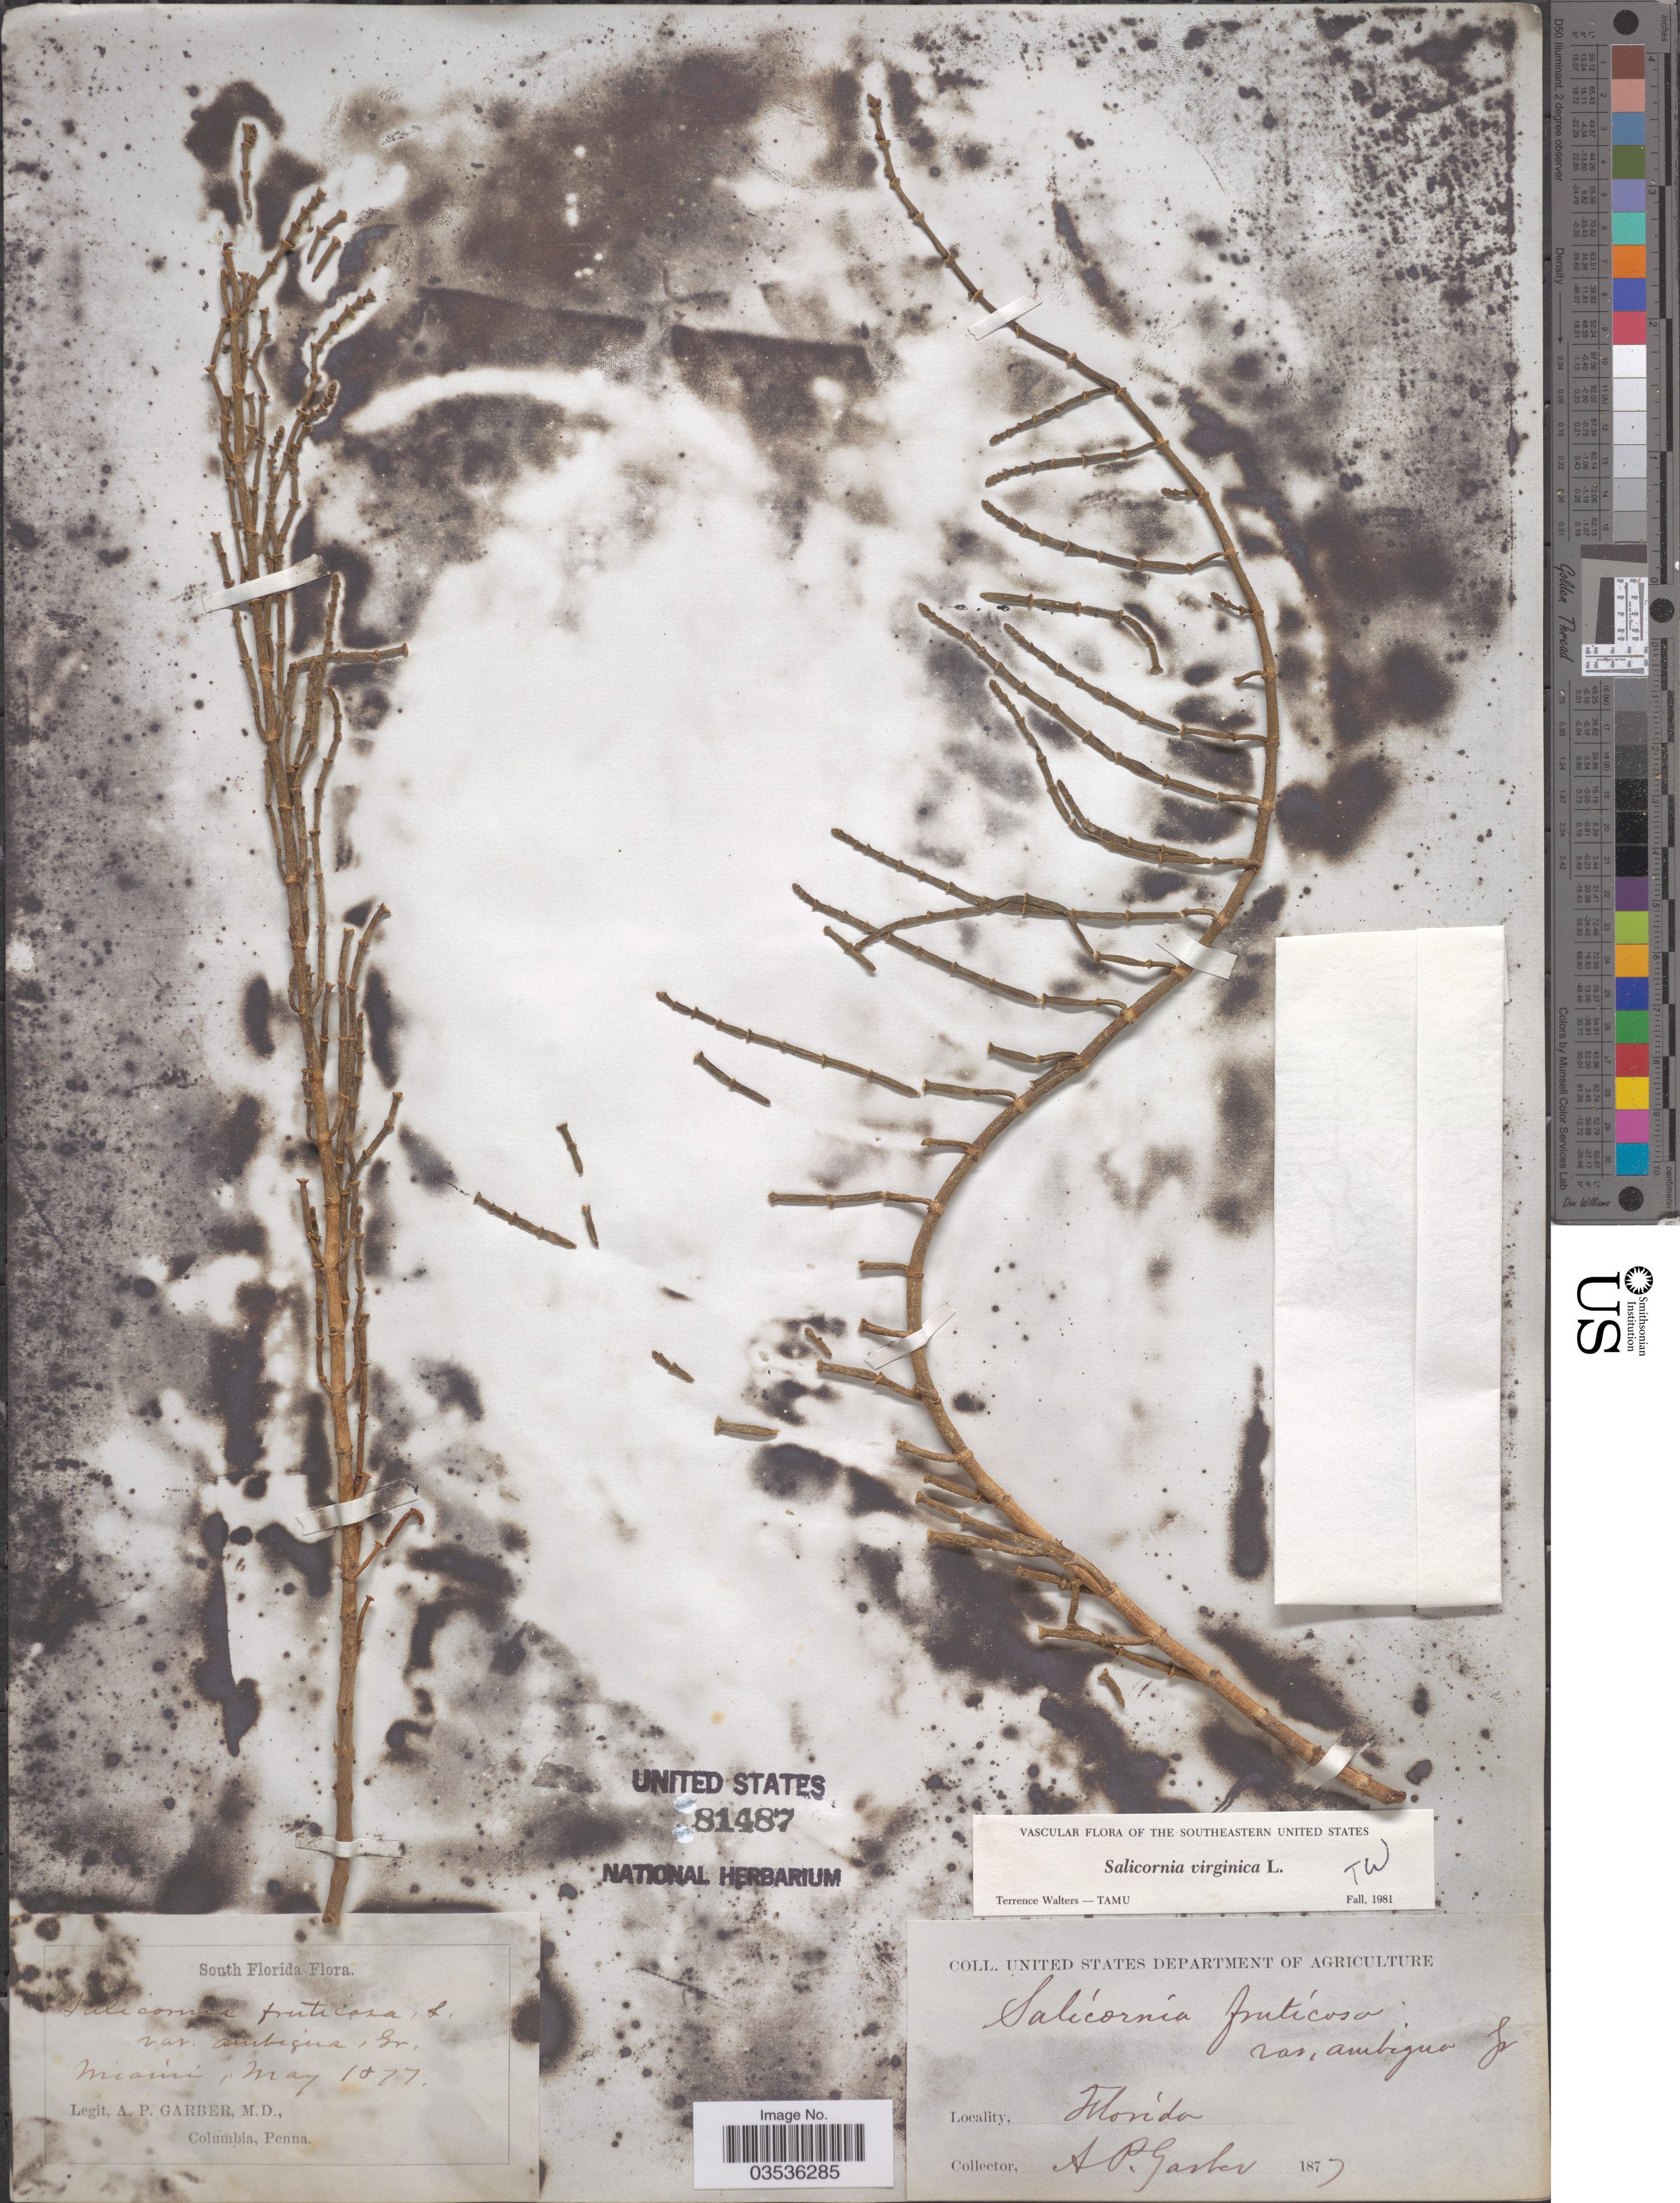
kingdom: Plantae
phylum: Tracheophyta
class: Magnoliopsida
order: Caryophyllales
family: Amaranthaceae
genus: Salicornia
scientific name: Salicornia ambigua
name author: Michx.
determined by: Strong, Mark T., (BOT), Smithsonian Institution - National Museum of Natural History (UNITED STATES)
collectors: A. P. Garber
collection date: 1877-05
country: United States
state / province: Florida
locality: Miami.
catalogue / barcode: US 81487